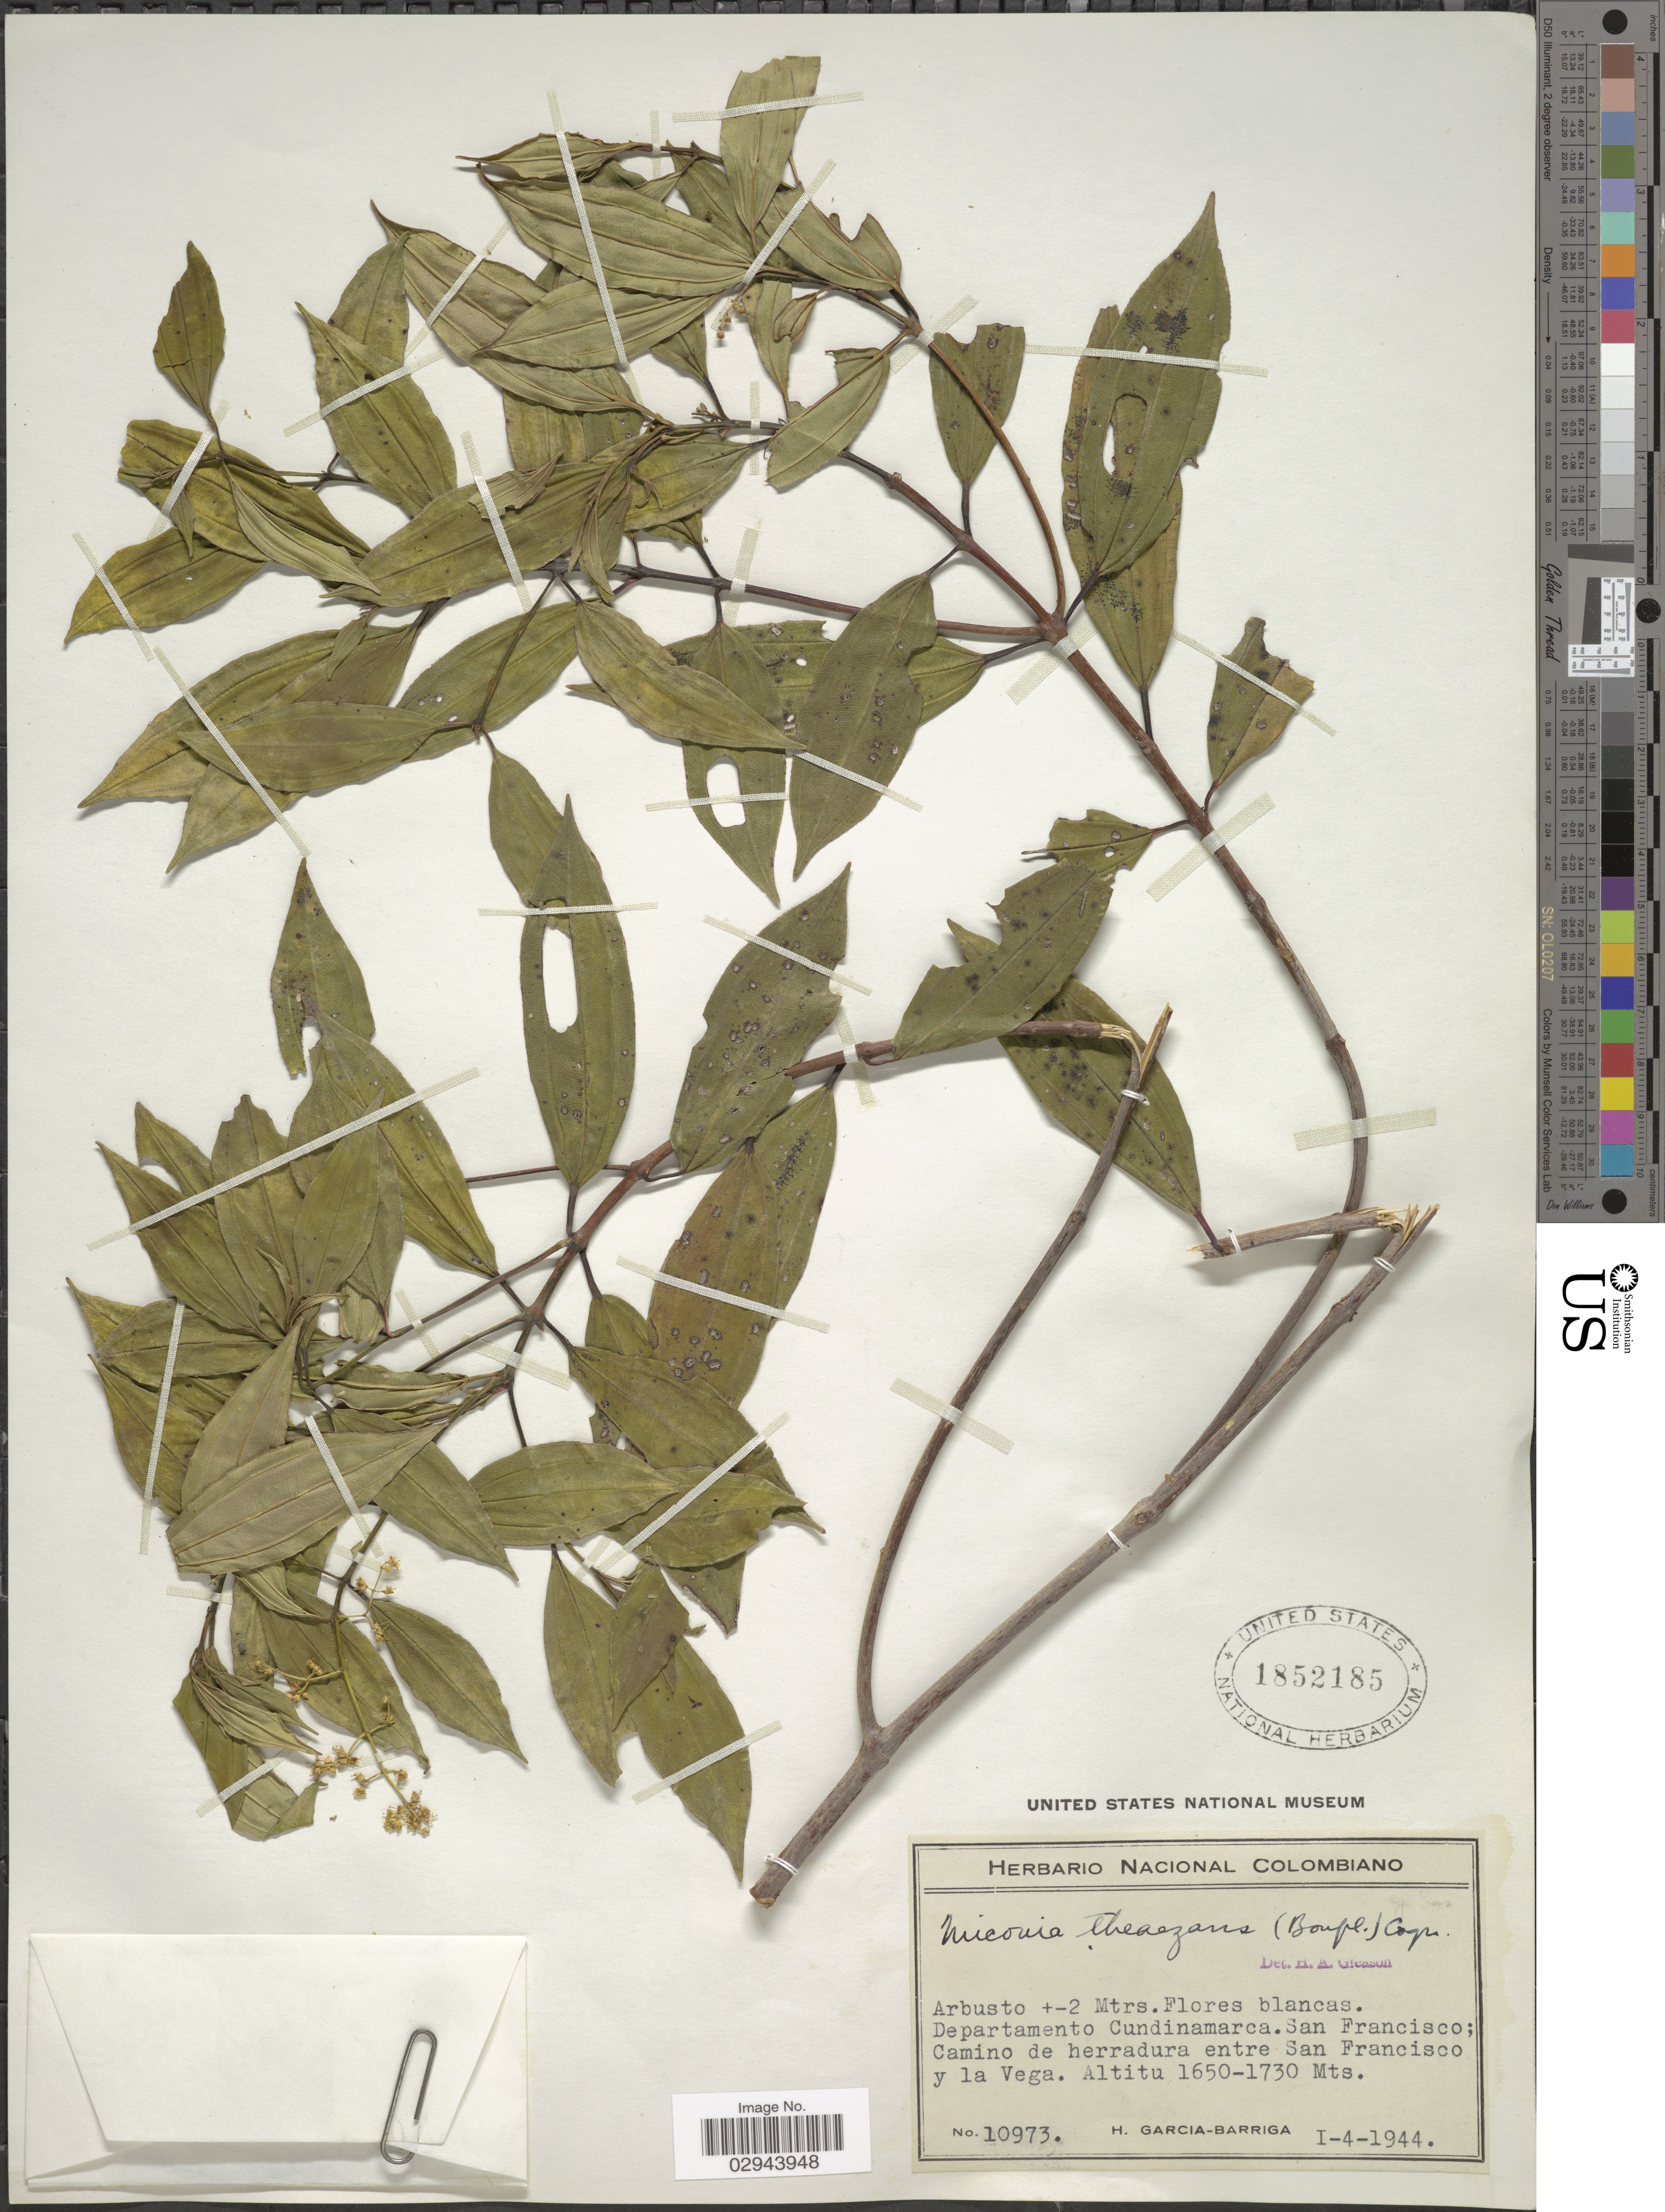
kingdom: Plantae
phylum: Tracheophyta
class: Magnoliopsida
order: Myrtales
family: Melastomataceae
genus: Miconia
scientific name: Miconia theizans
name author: (Bonpl.) Cogn.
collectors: H. García Barriga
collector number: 10973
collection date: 1944-01-04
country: Colombia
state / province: Cundinamarca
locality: Departamento Cundinamarca, San Francisco, Camino de herradura entre San Francisco.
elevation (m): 1650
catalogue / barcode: US 1852185